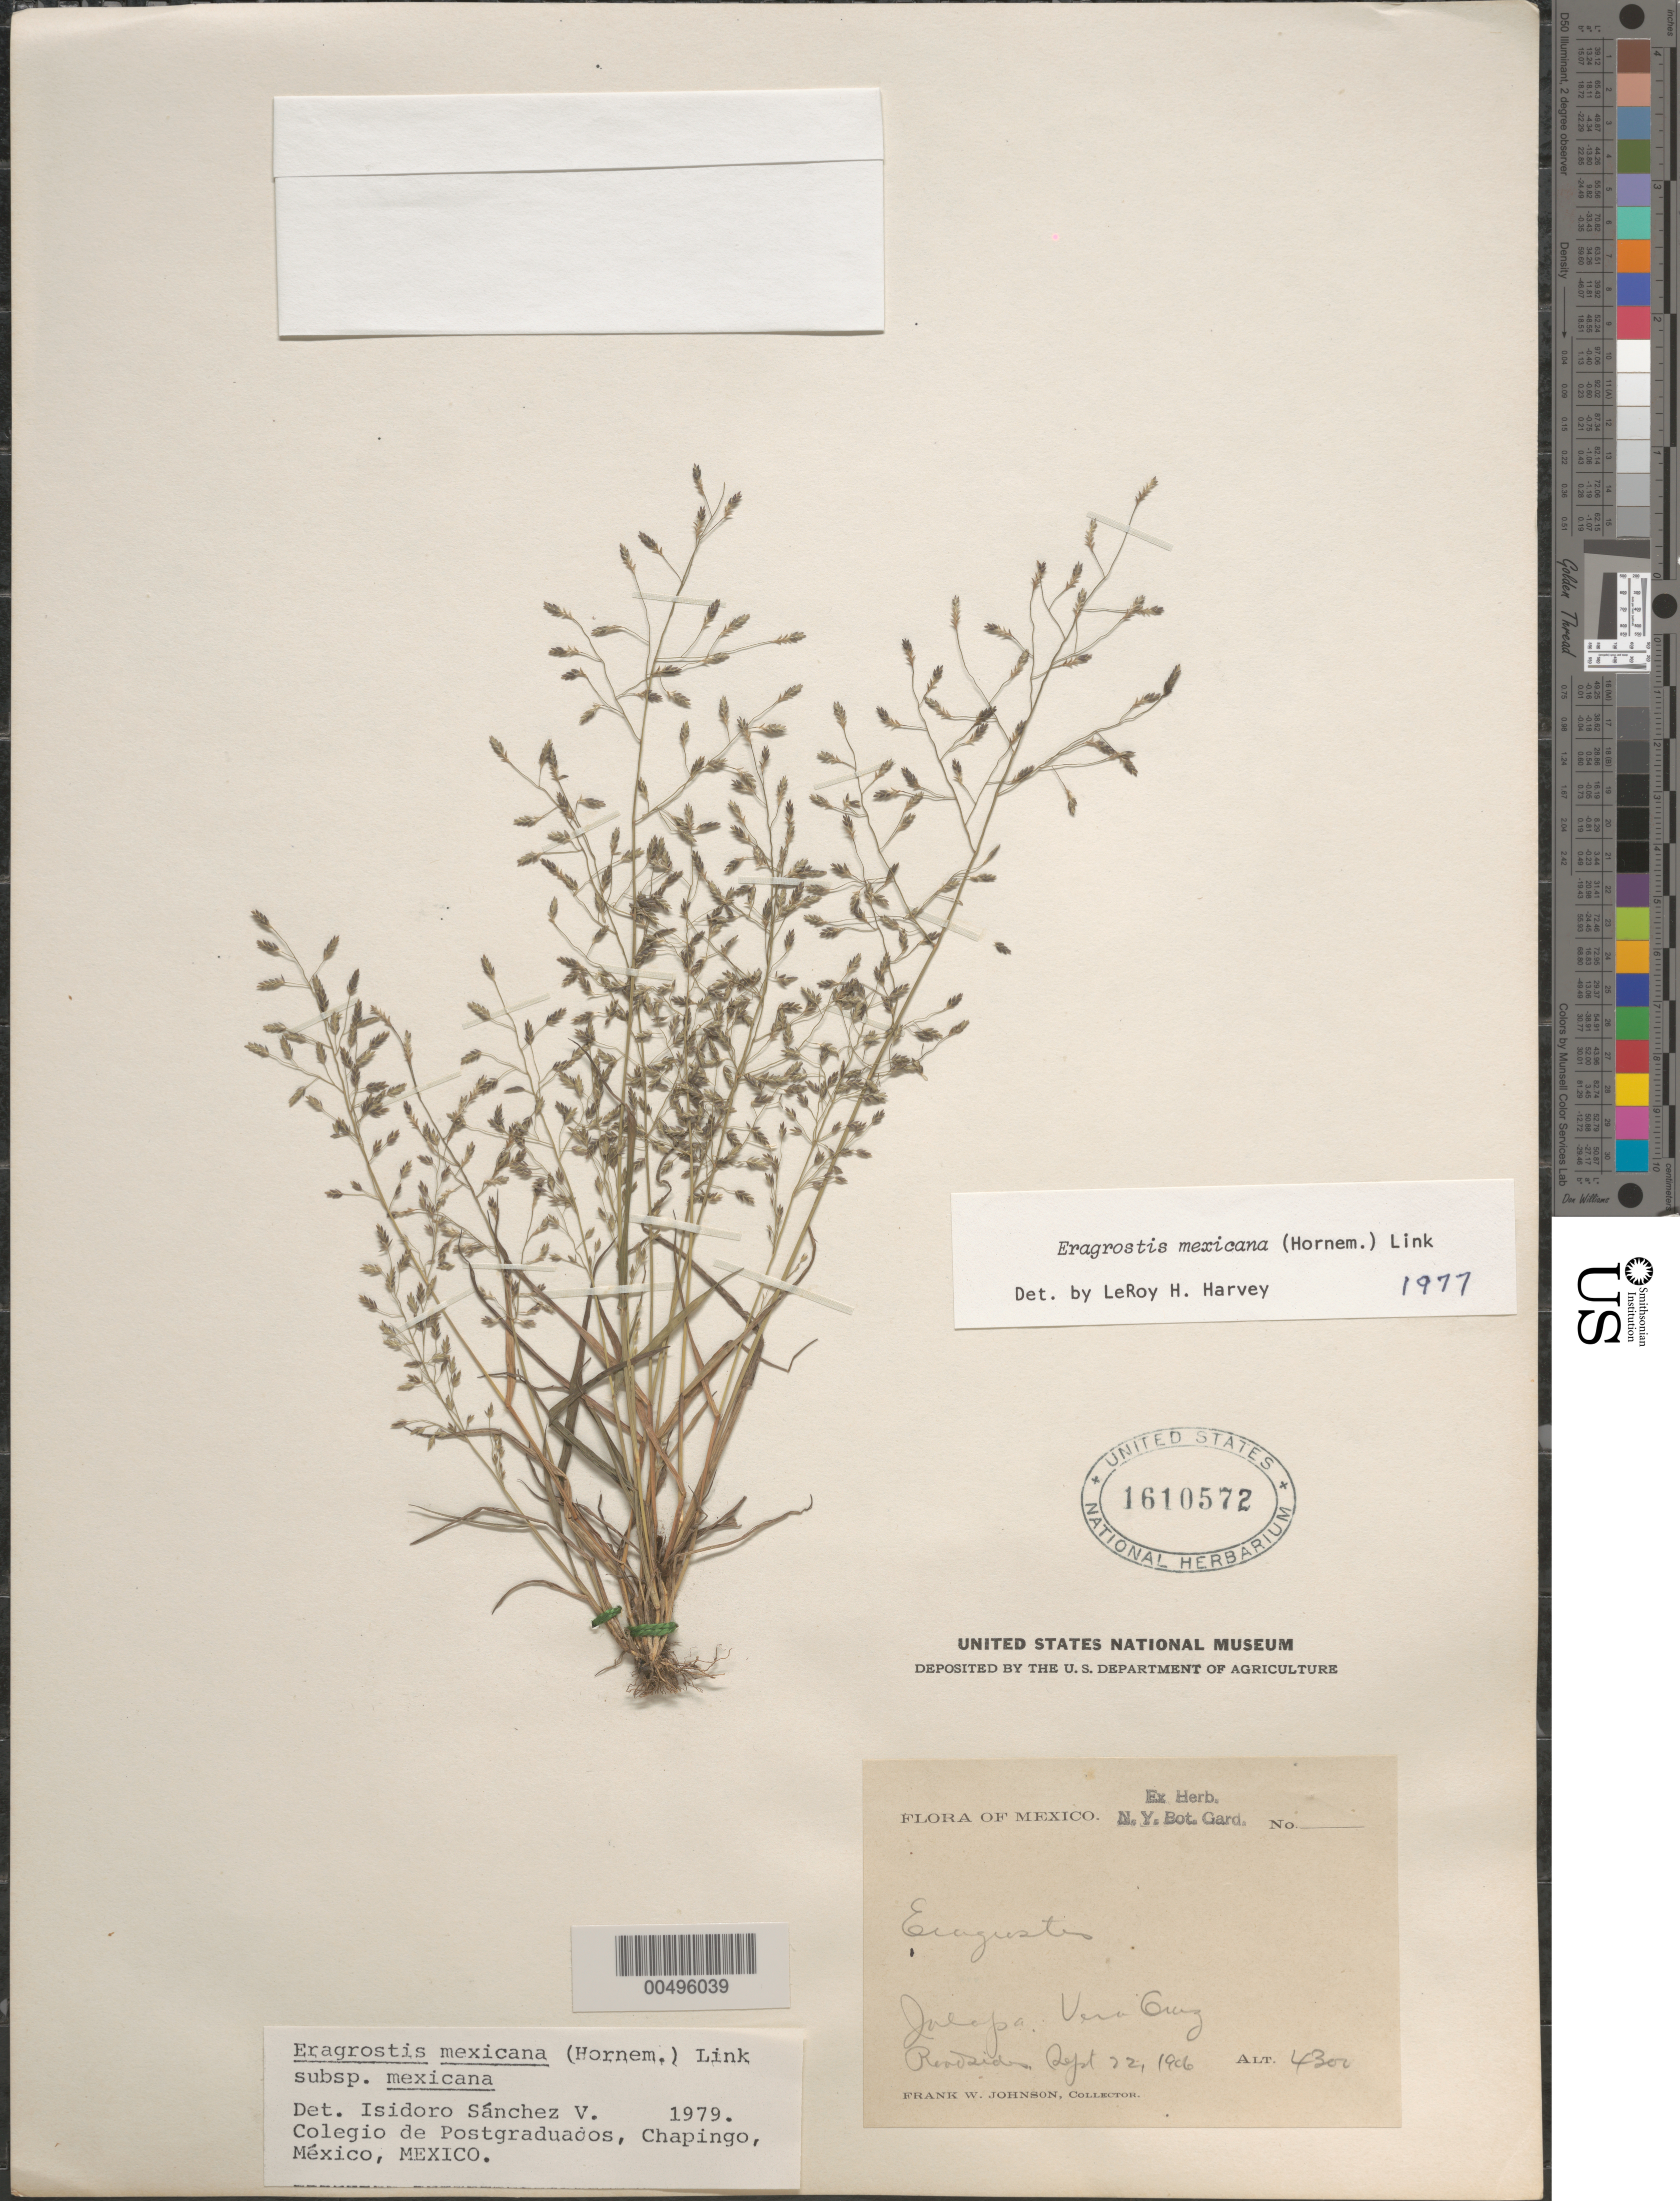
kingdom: Plantae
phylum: Tracheophyta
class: Liliopsida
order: Poales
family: Poaceae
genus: Eragrostis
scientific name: Eragrostis mexicana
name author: (Hornem.) Link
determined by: Sánchez Vega, I. M.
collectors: F. W. Johnson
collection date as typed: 22 Sep 1906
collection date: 1906-09-22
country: Mexico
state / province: Veracruz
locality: Jalapa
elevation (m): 1311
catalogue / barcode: US 1610572